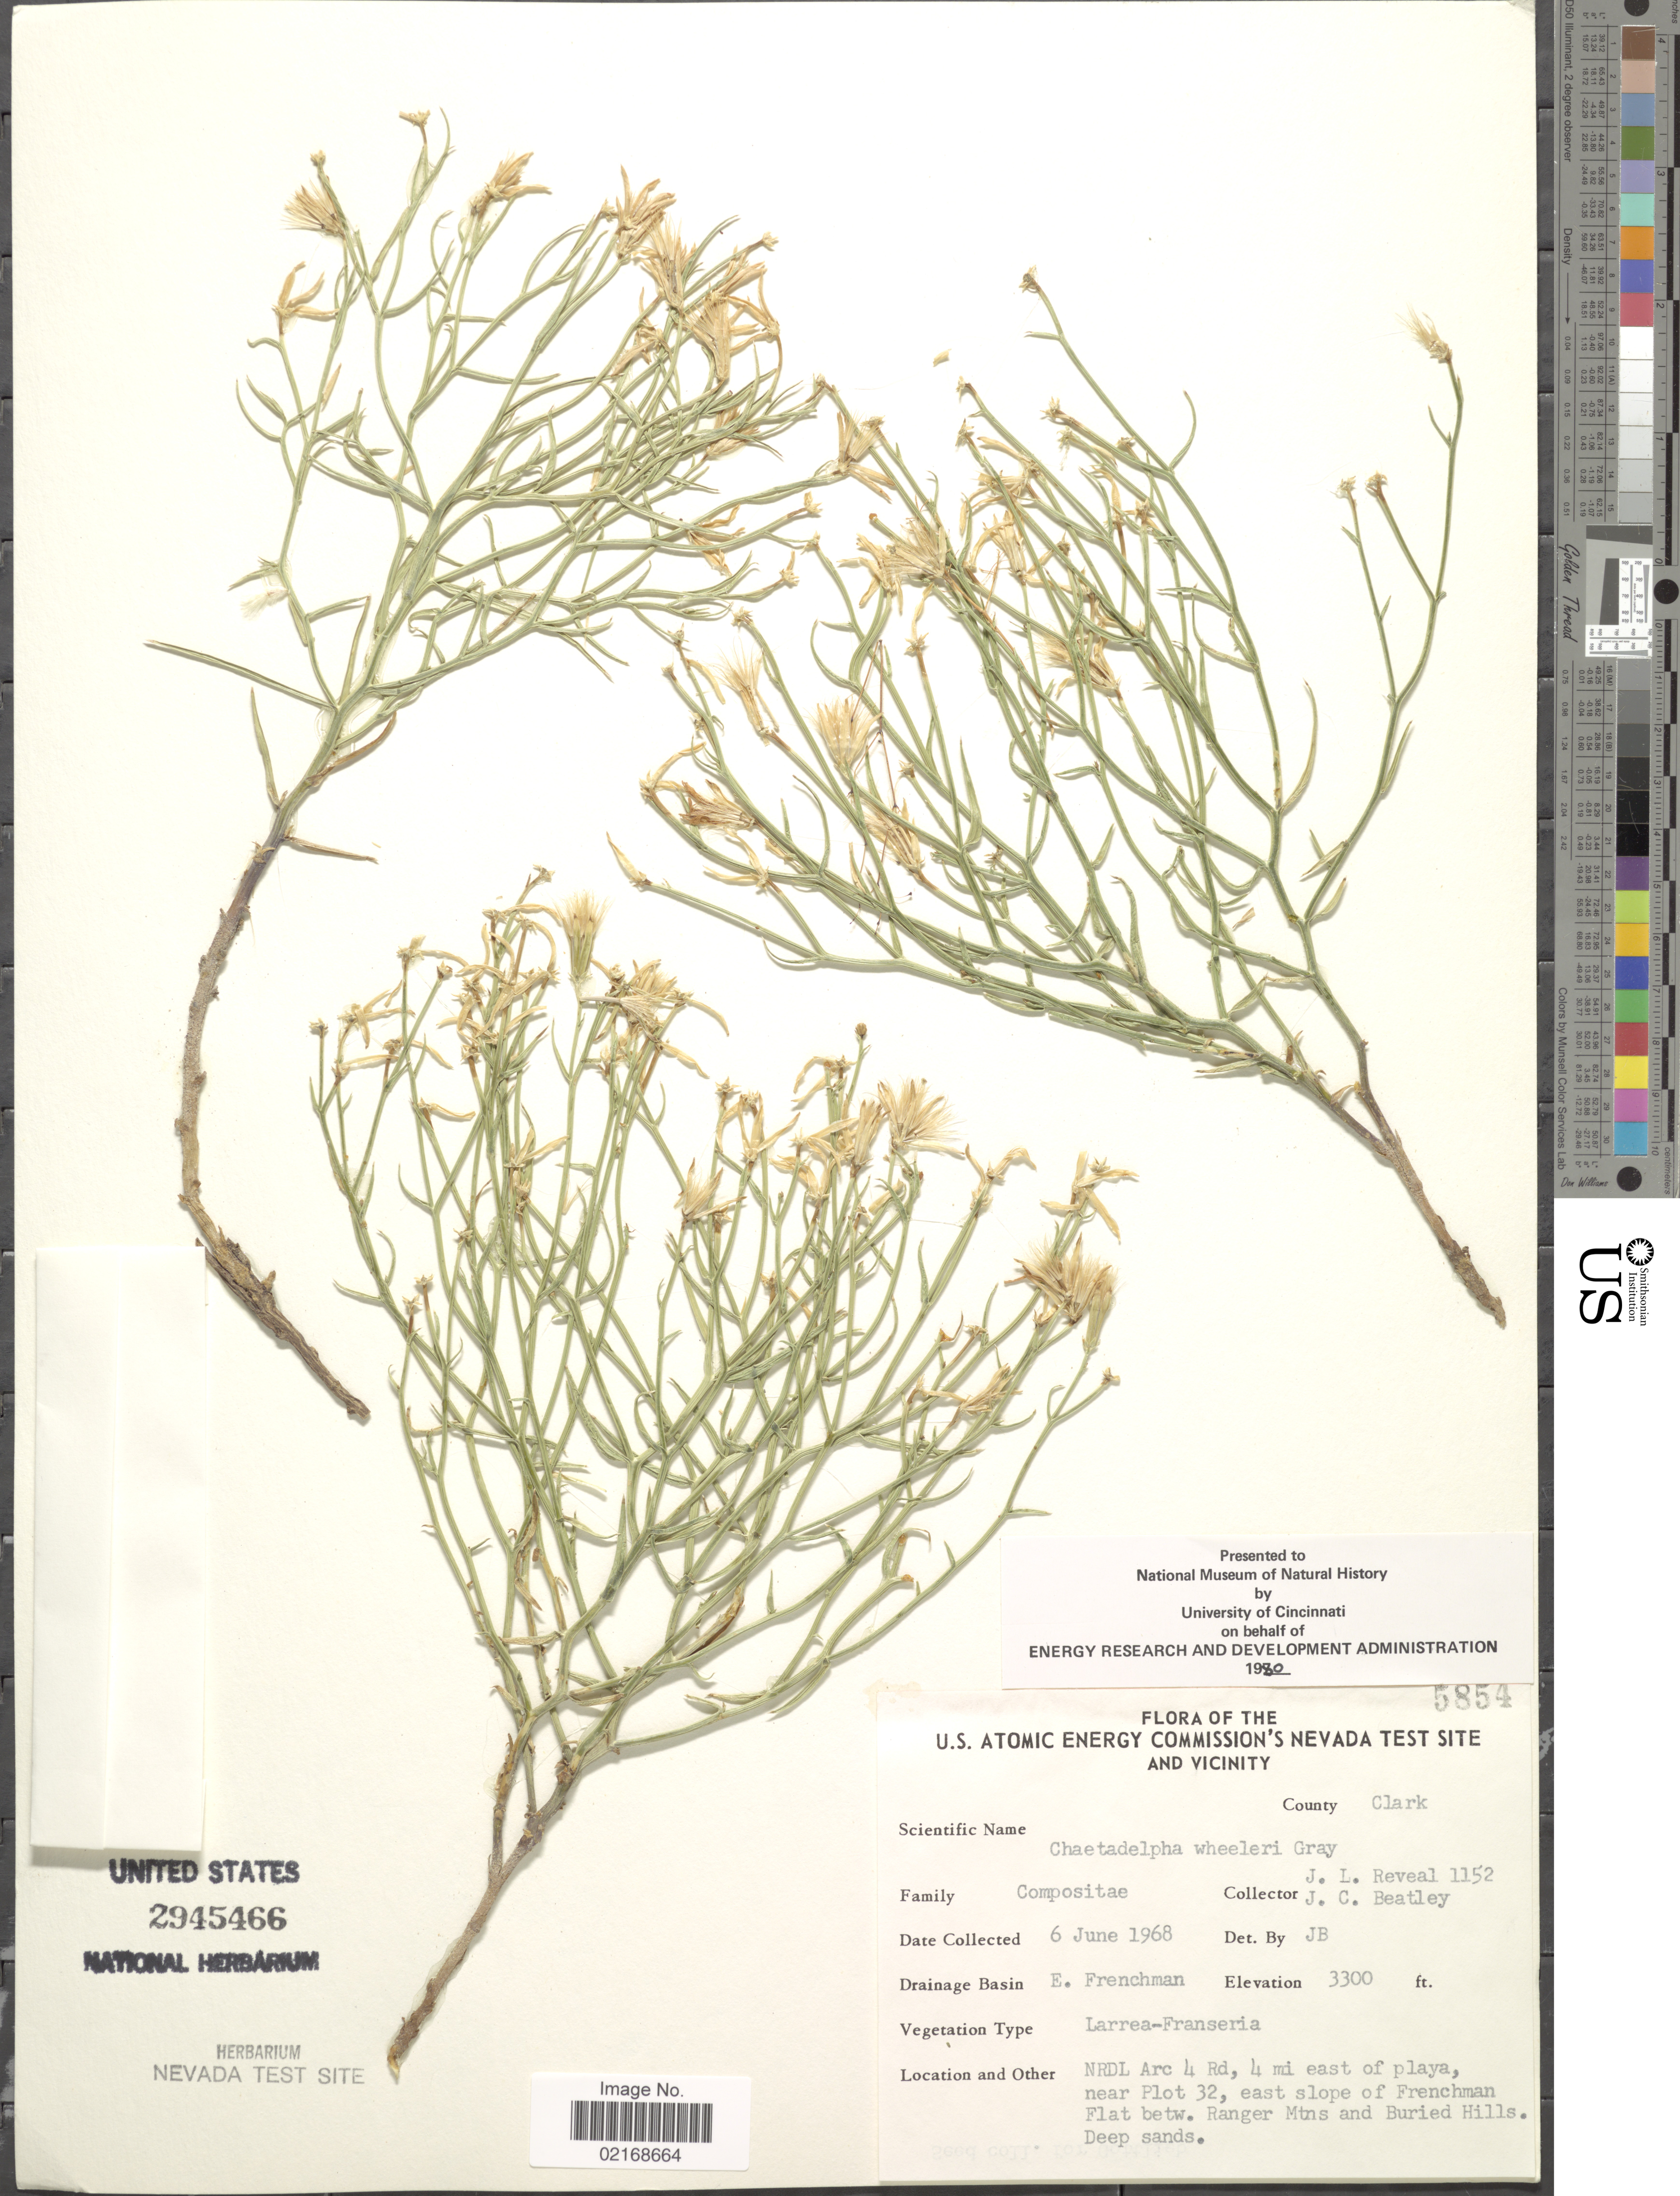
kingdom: Plantae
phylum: Tracheophyta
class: Magnoliopsida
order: Asterales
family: Asteraceae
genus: Chaetadelpha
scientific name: Chaetadelpha wheeleri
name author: A. Gray ex S. Watson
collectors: J. L. Reveal & J. C. Beatley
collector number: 5854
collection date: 1968-06-06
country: United States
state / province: Nevada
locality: U.S. Atomic Energy Commission's Nevada Test Site and Vicinity, Drainage Basin: E. Frenchman, NRDL Arc 4 Rd, 4 mi east of playa, near Plot 32, east slope of Frenchman Flat betw. Ranger Mtns and Buried Hills, County: Clark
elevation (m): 1006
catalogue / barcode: US 2945466